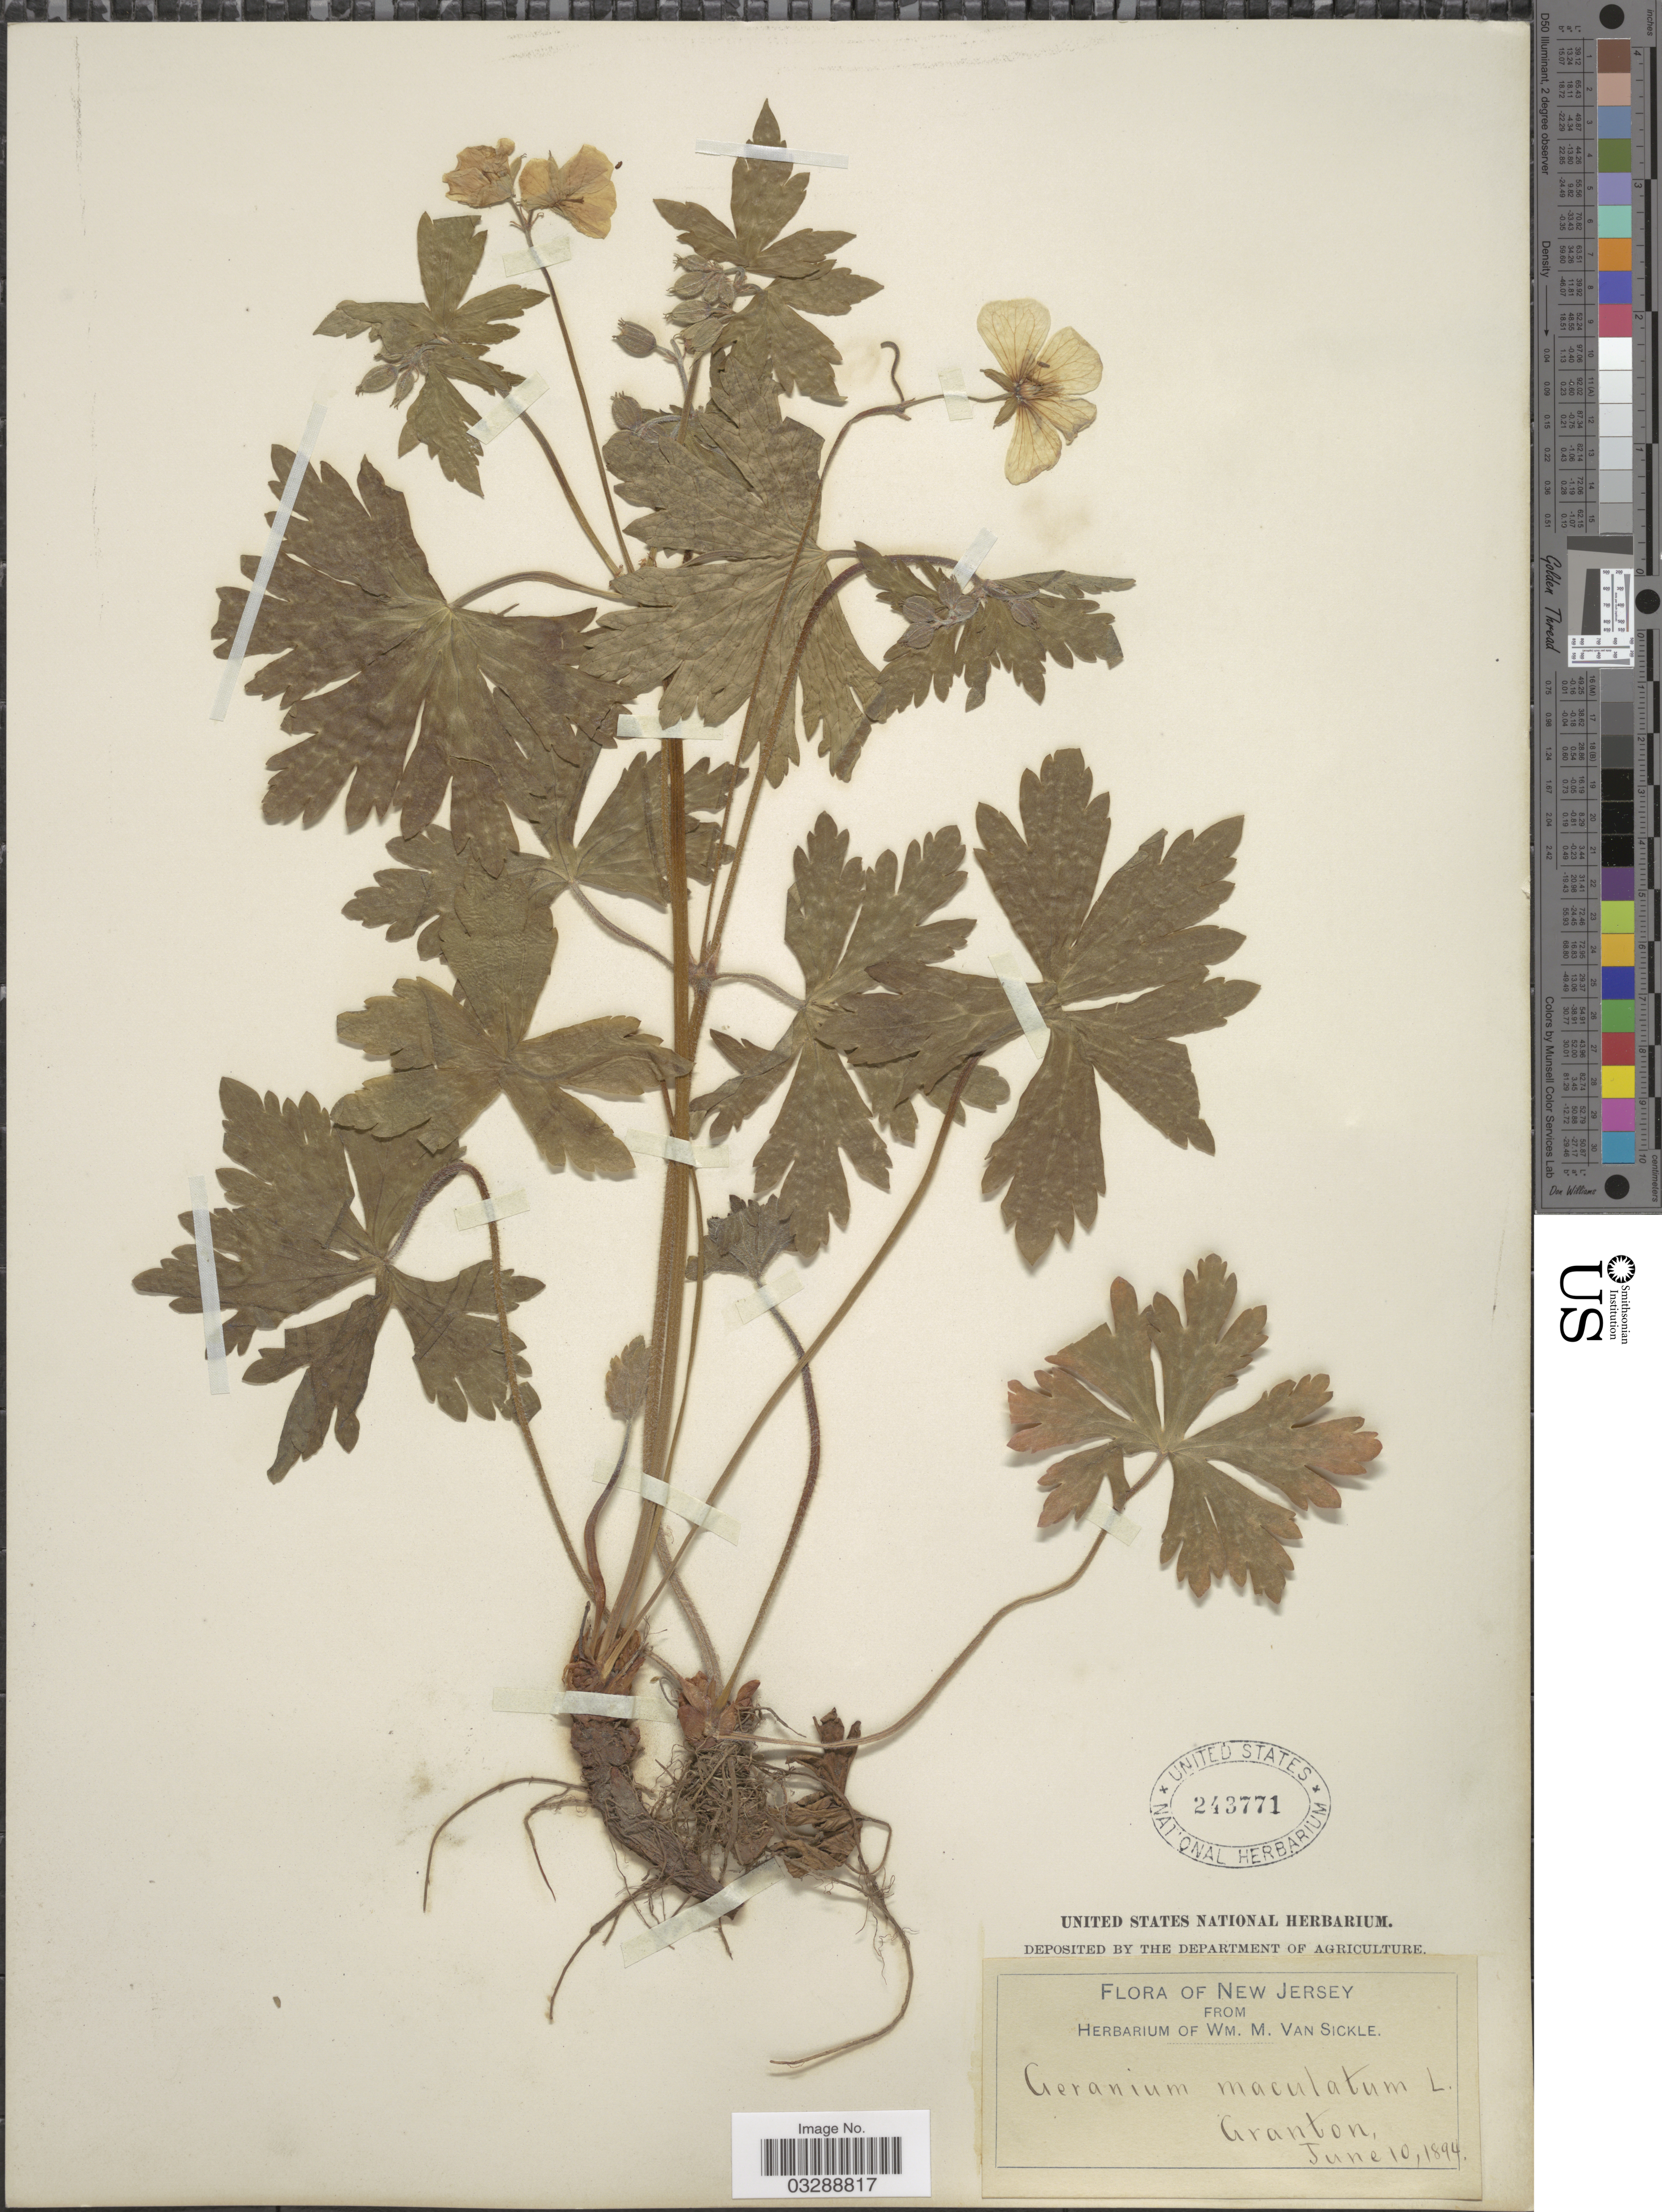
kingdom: Plantae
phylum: Tracheophyta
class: Magnoliopsida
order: Geraniales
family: Geraniaceae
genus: Geranium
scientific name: Geranium maculatum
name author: L.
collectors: ex herb. Wm. M. Van Sickle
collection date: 1894-06-10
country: United States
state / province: New Jersey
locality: Granton.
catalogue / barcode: US 243771